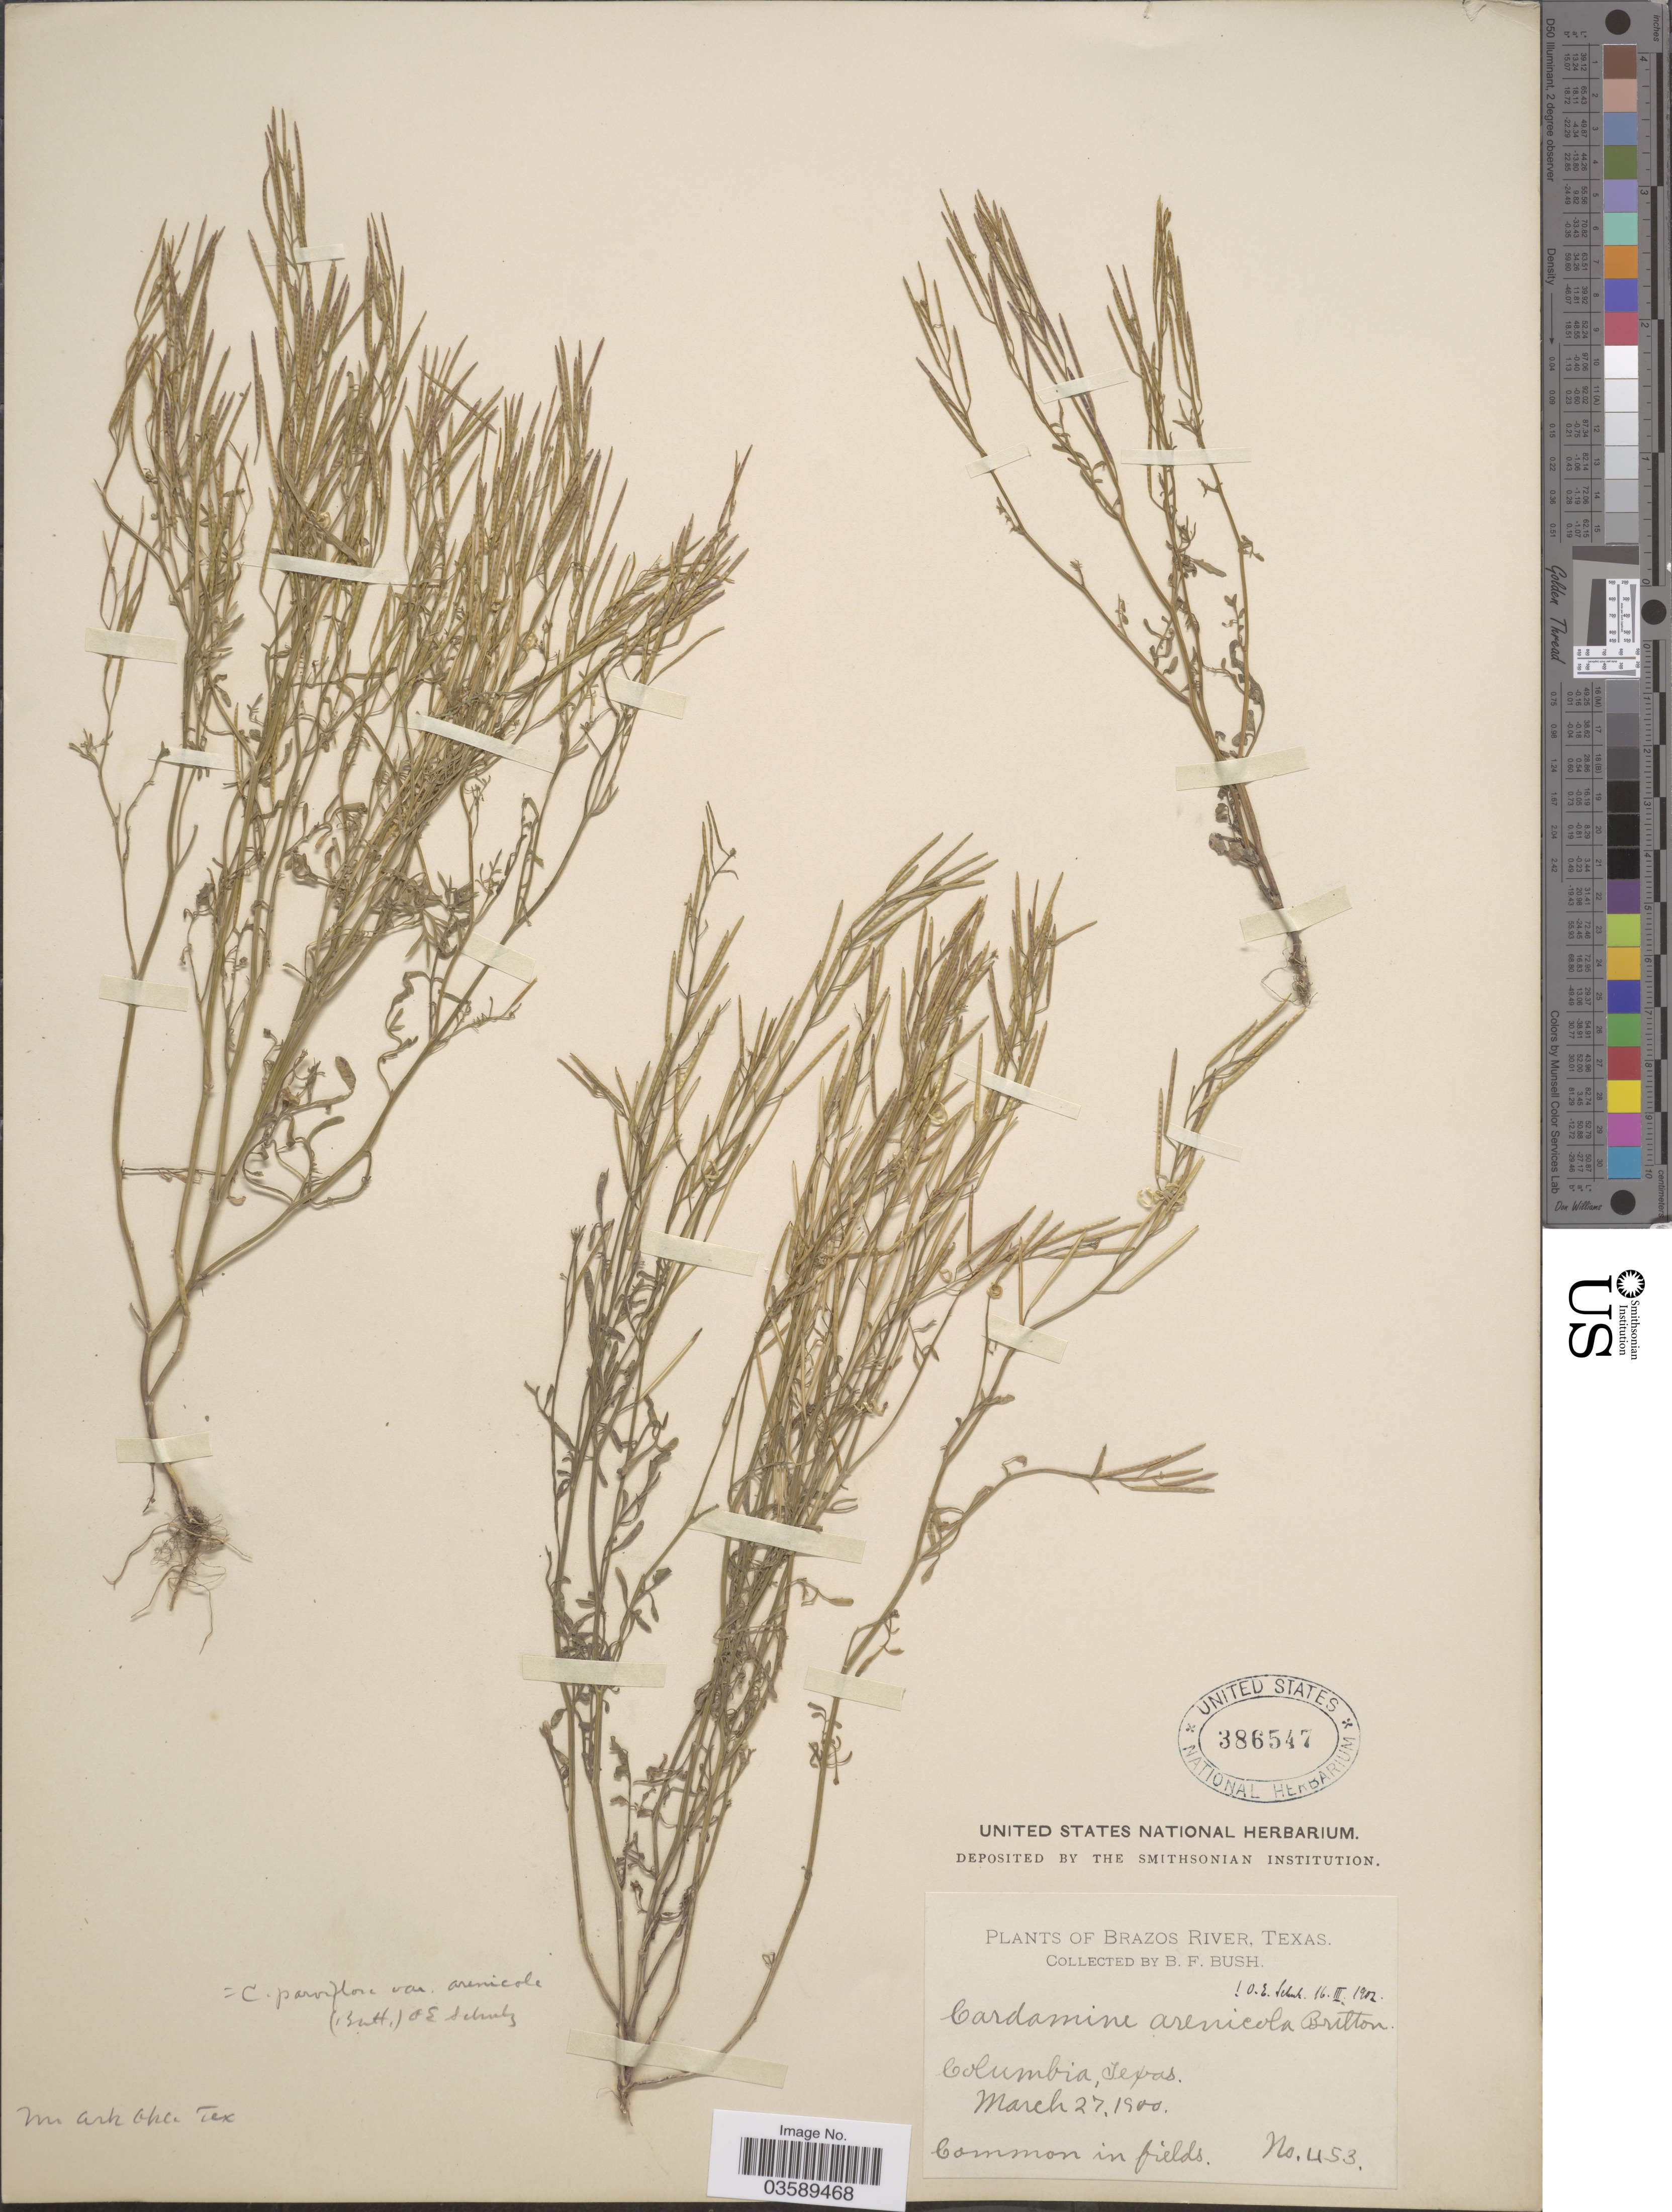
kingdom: Plantae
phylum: Tracheophyta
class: Magnoliopsida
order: Brassicales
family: Brassicaceae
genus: Cardamine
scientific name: Cardamine parviflora var. arenicola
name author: (Britton) O.E. Schulz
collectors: B. F. Bush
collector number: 453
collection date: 1900-03-27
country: United States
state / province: Texas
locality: Brazos River. Columbia.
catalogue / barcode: US 386547